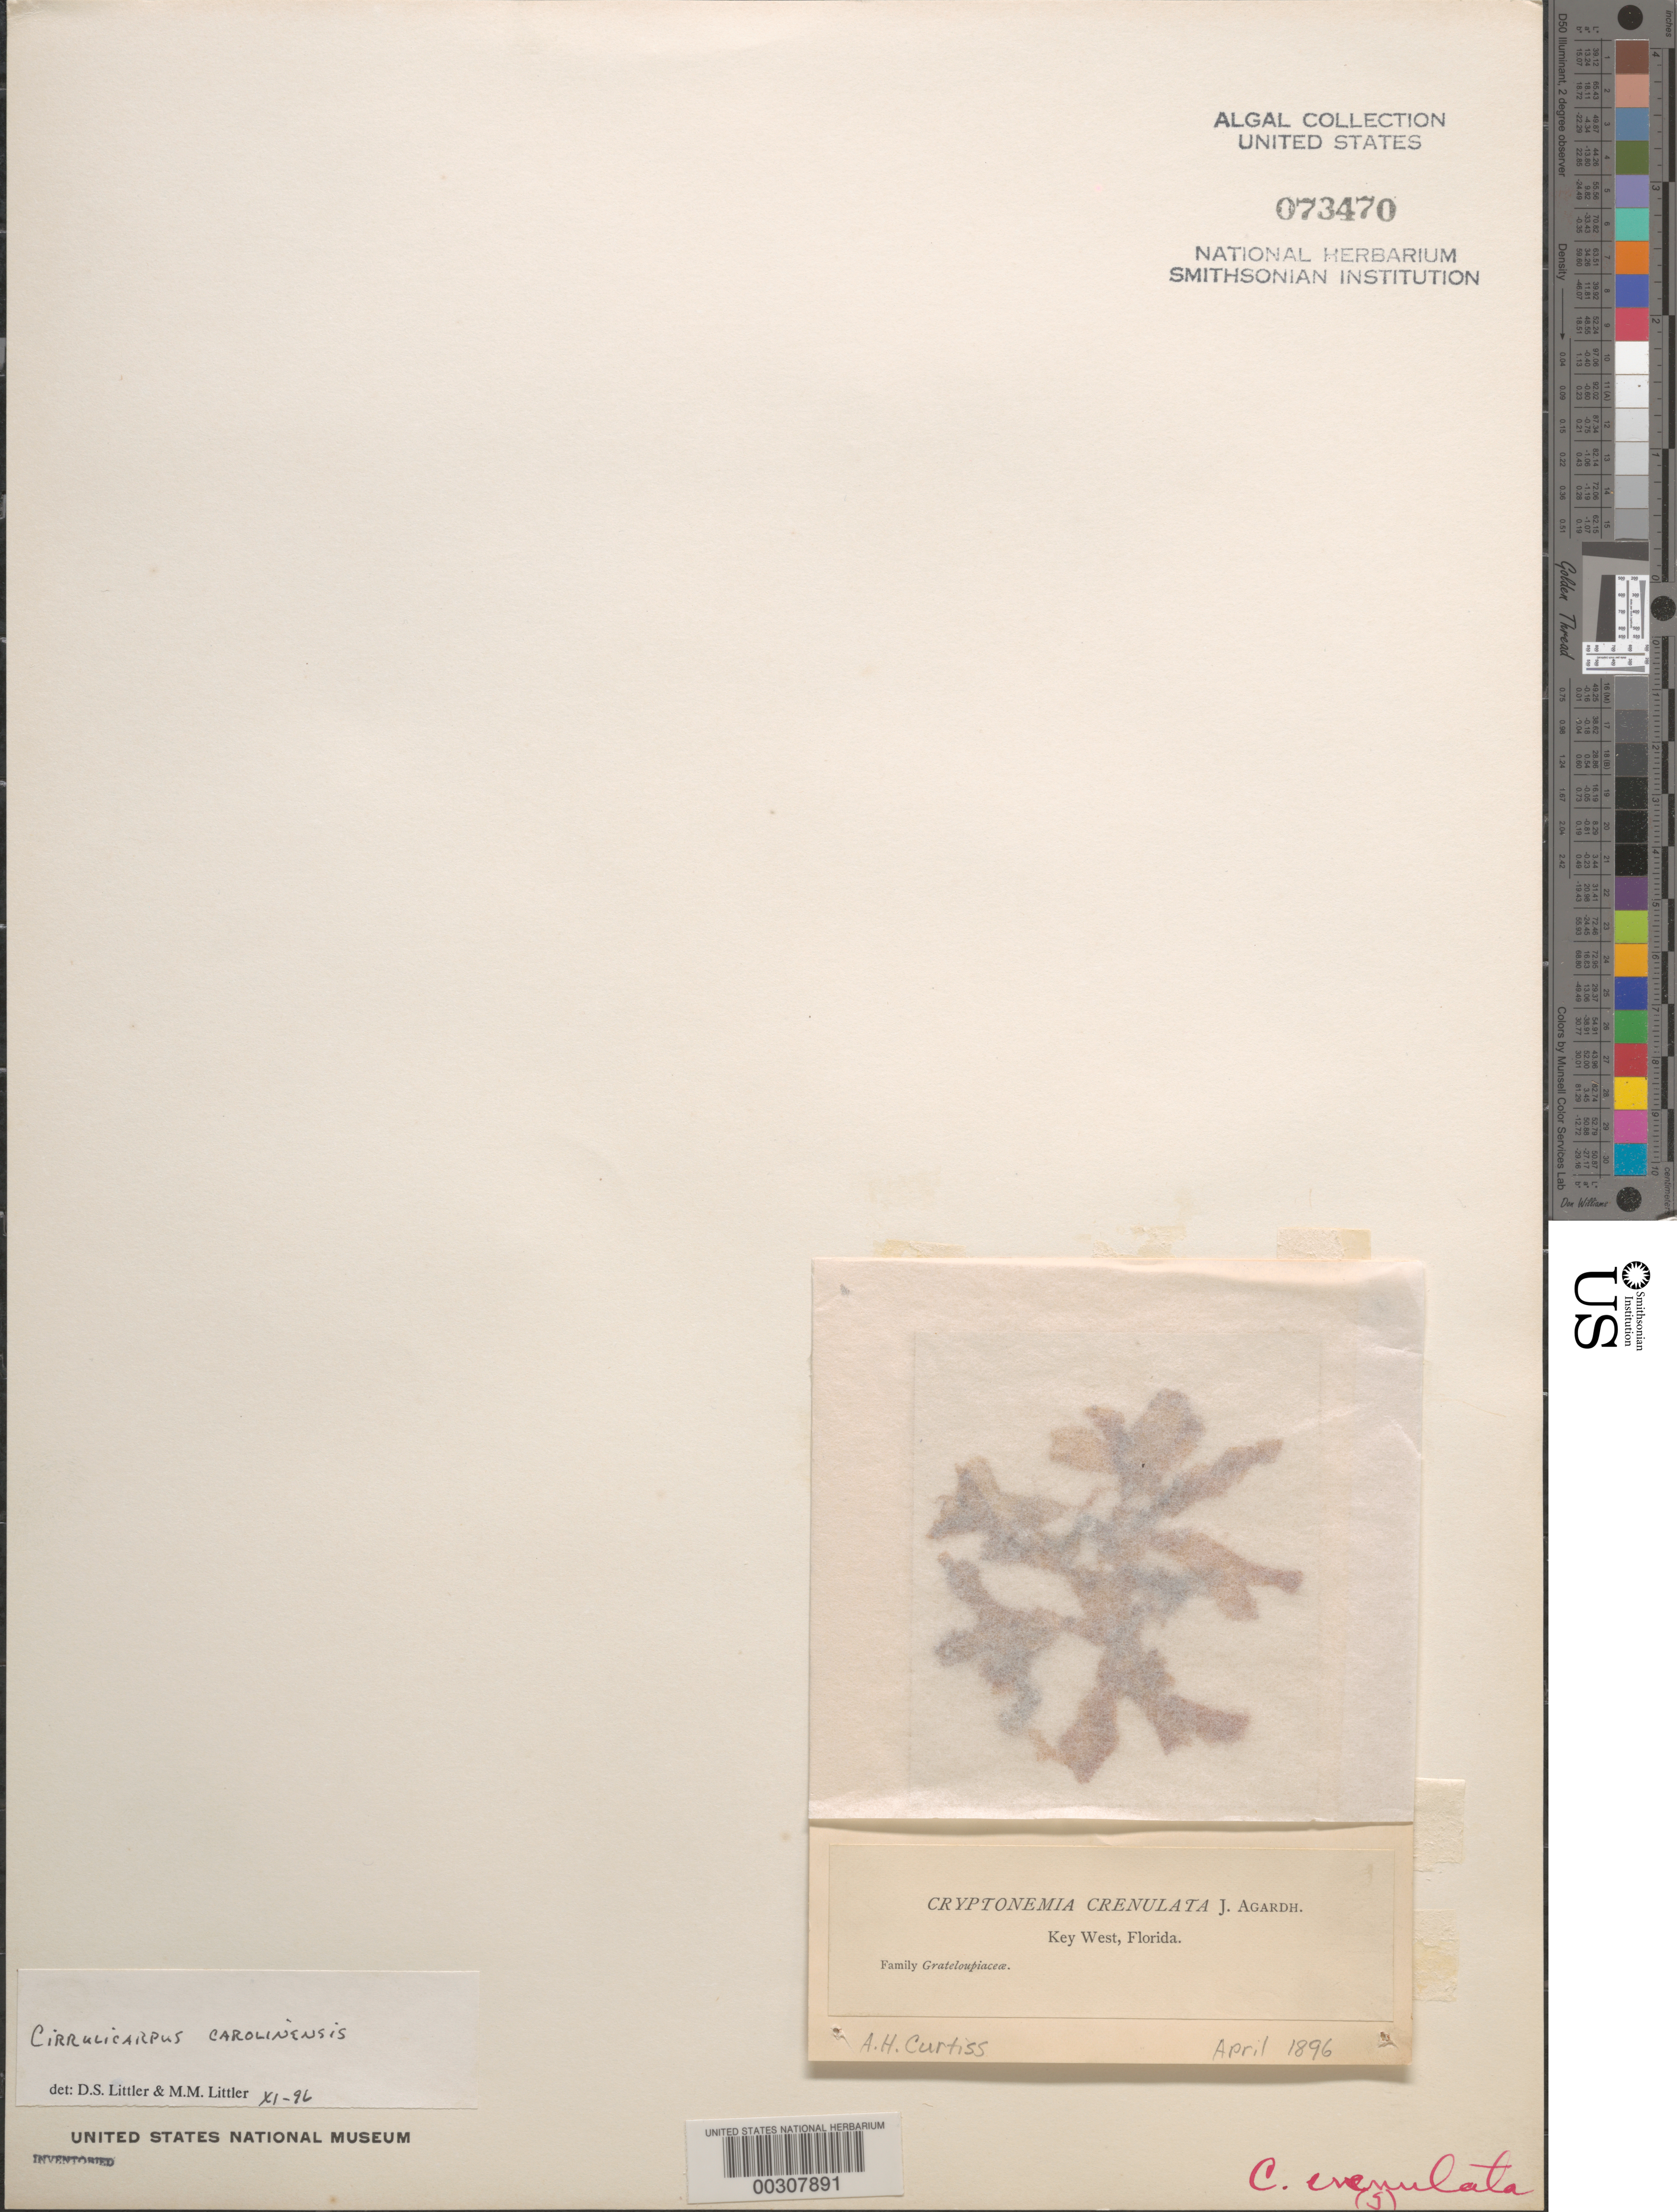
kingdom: Plantae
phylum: Rhodophyta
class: Florideophyceae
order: Gigartinales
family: Kallymeniaceae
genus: Cirrulicarpus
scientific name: Cirrulicarpus carolinensis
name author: G.I. Hansen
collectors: A. H. Curtiss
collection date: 1896-04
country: United States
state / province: Florida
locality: Key West.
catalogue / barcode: US 73470